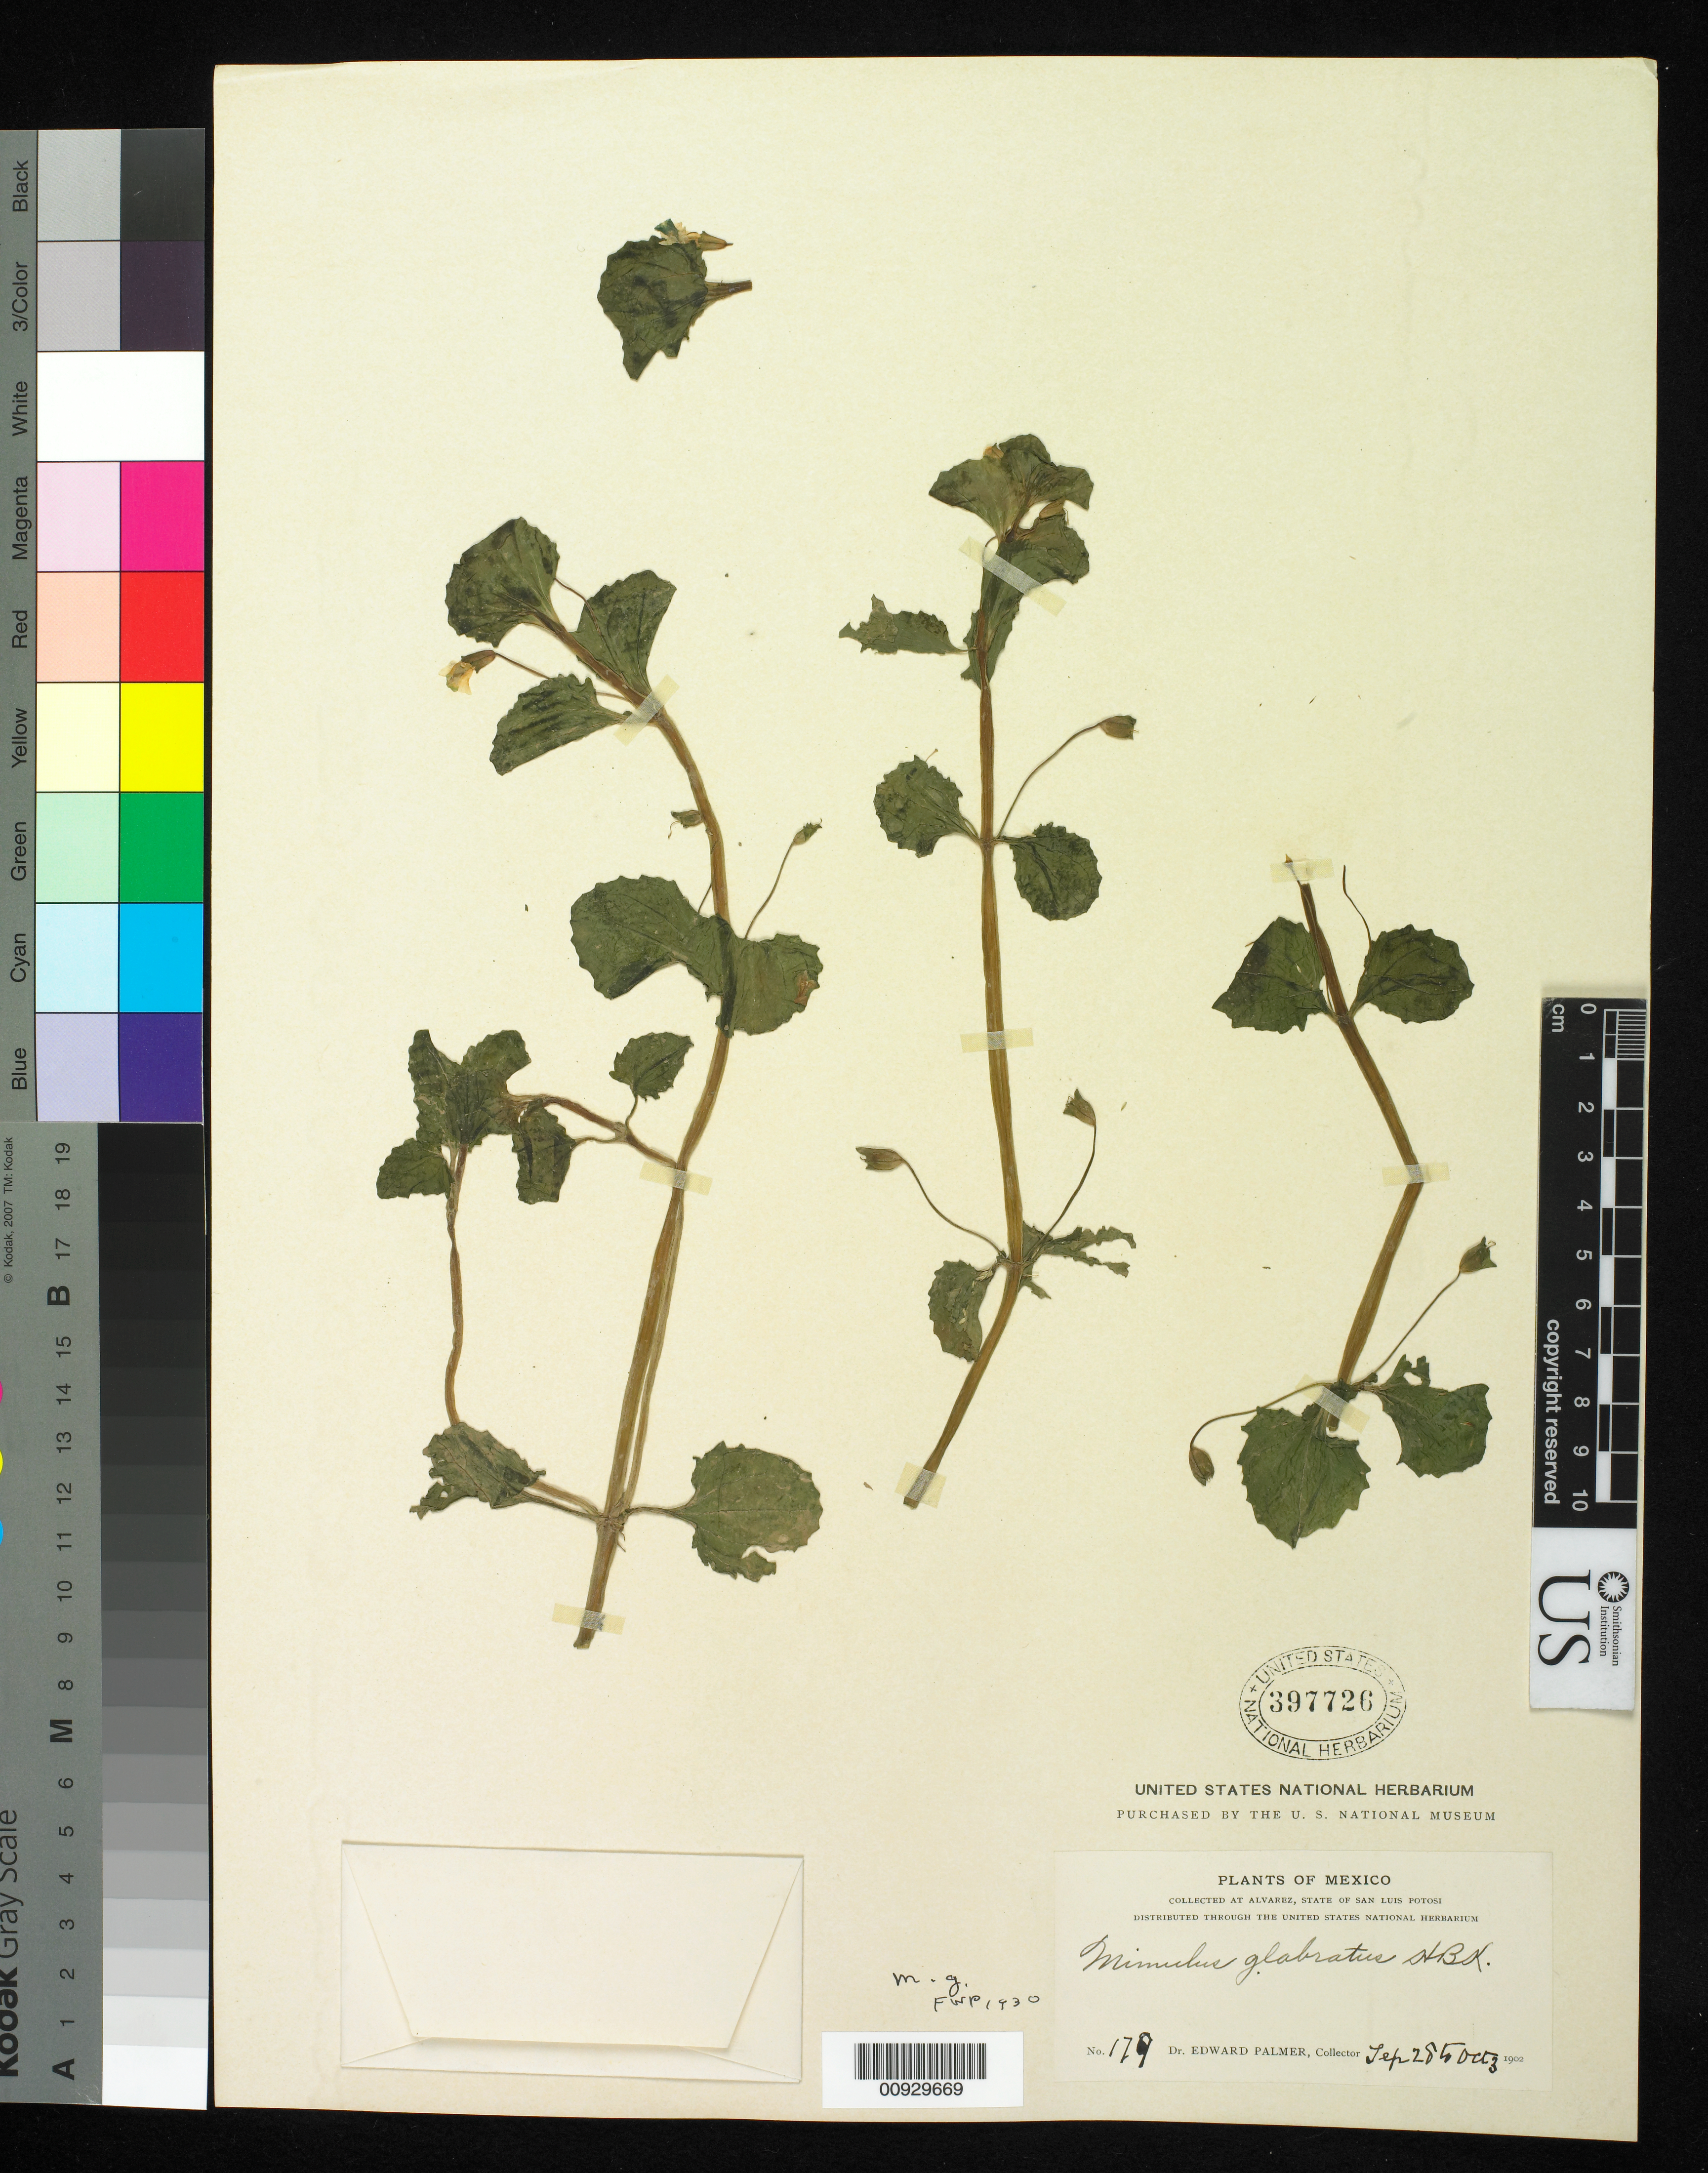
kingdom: Plantae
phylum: Tracheophyta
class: Magnoliopsida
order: Lamiales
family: Phrymaceae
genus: Mimulus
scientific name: Mimulus guttatus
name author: DC.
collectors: E. Palmer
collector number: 179 or 177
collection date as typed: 28 Sep 1902 to 03 Oct 1902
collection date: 1902-09-28/1902-10-03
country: Mexico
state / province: San Luis Potosí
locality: Alvarez.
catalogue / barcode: US 397726